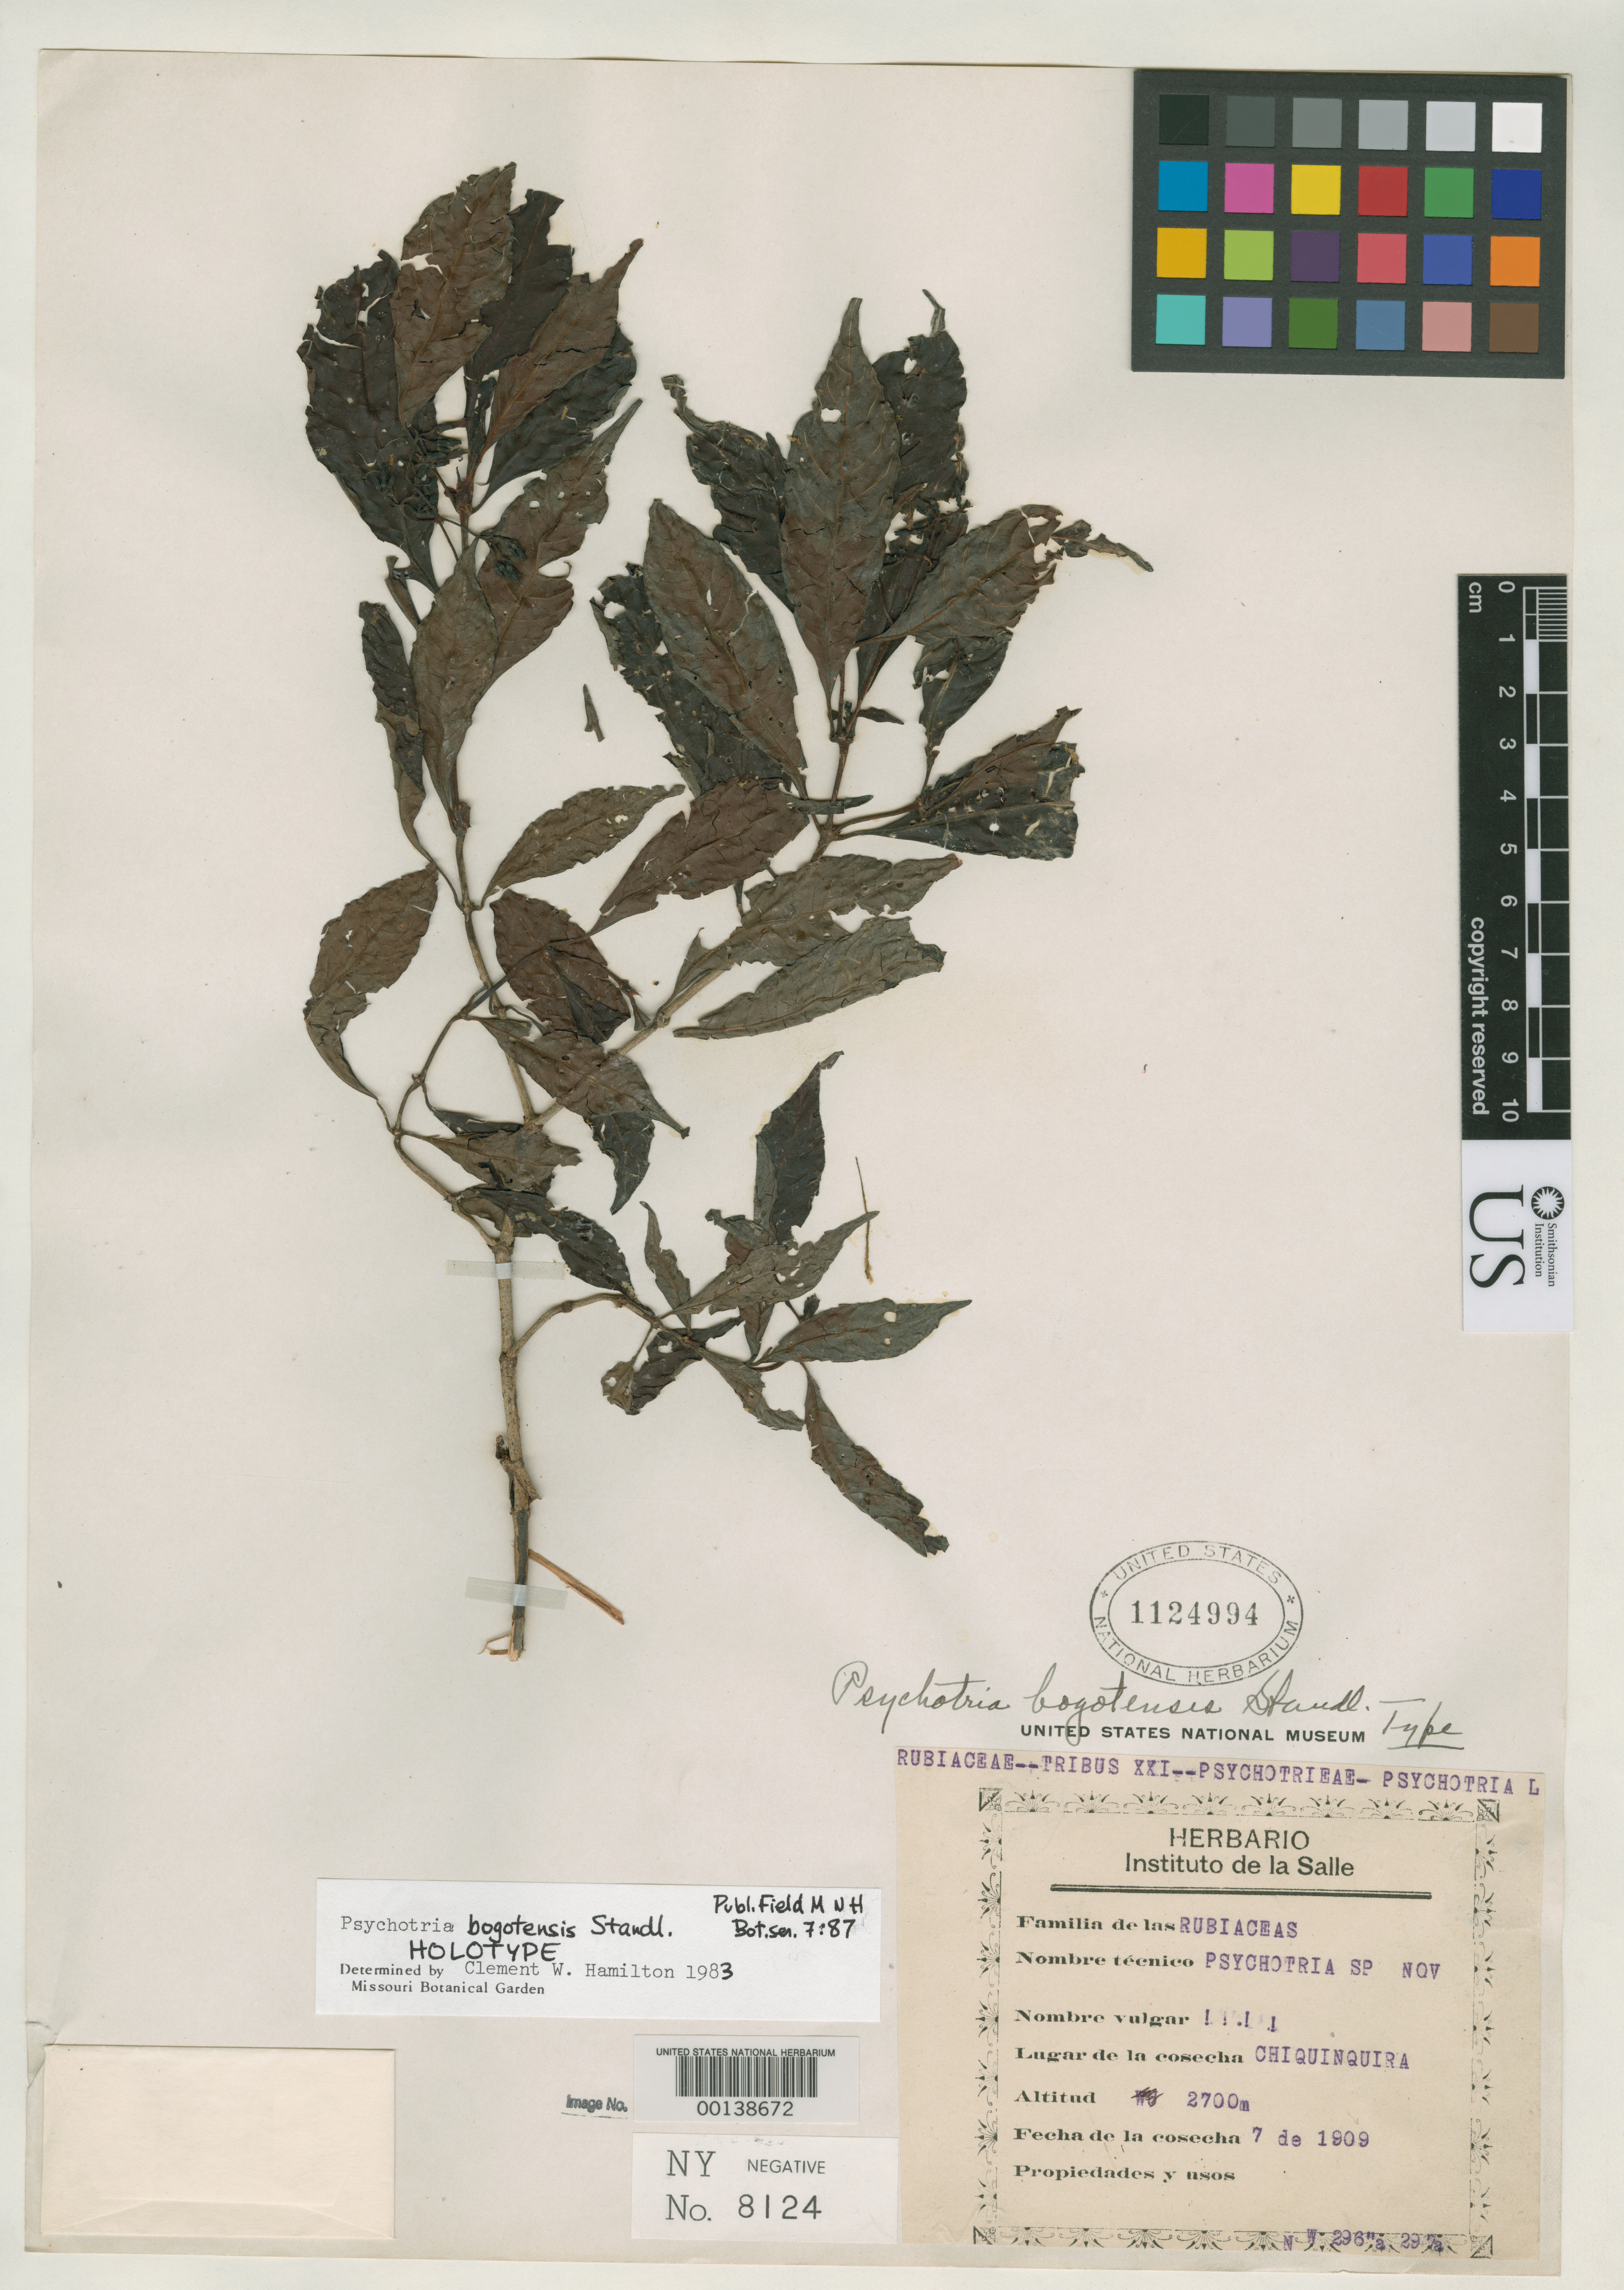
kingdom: Plantae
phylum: Tracheophyta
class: Magnoliopsida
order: Gentianales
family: Rubiaceae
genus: Psychotria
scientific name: Psychotria bogotensis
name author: Standl.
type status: Holotype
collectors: Bro. Ariste-Joseph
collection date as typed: Jul 1909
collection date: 1909-07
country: Colombia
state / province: Boyacá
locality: Chiquinquira.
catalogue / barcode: US 1124994